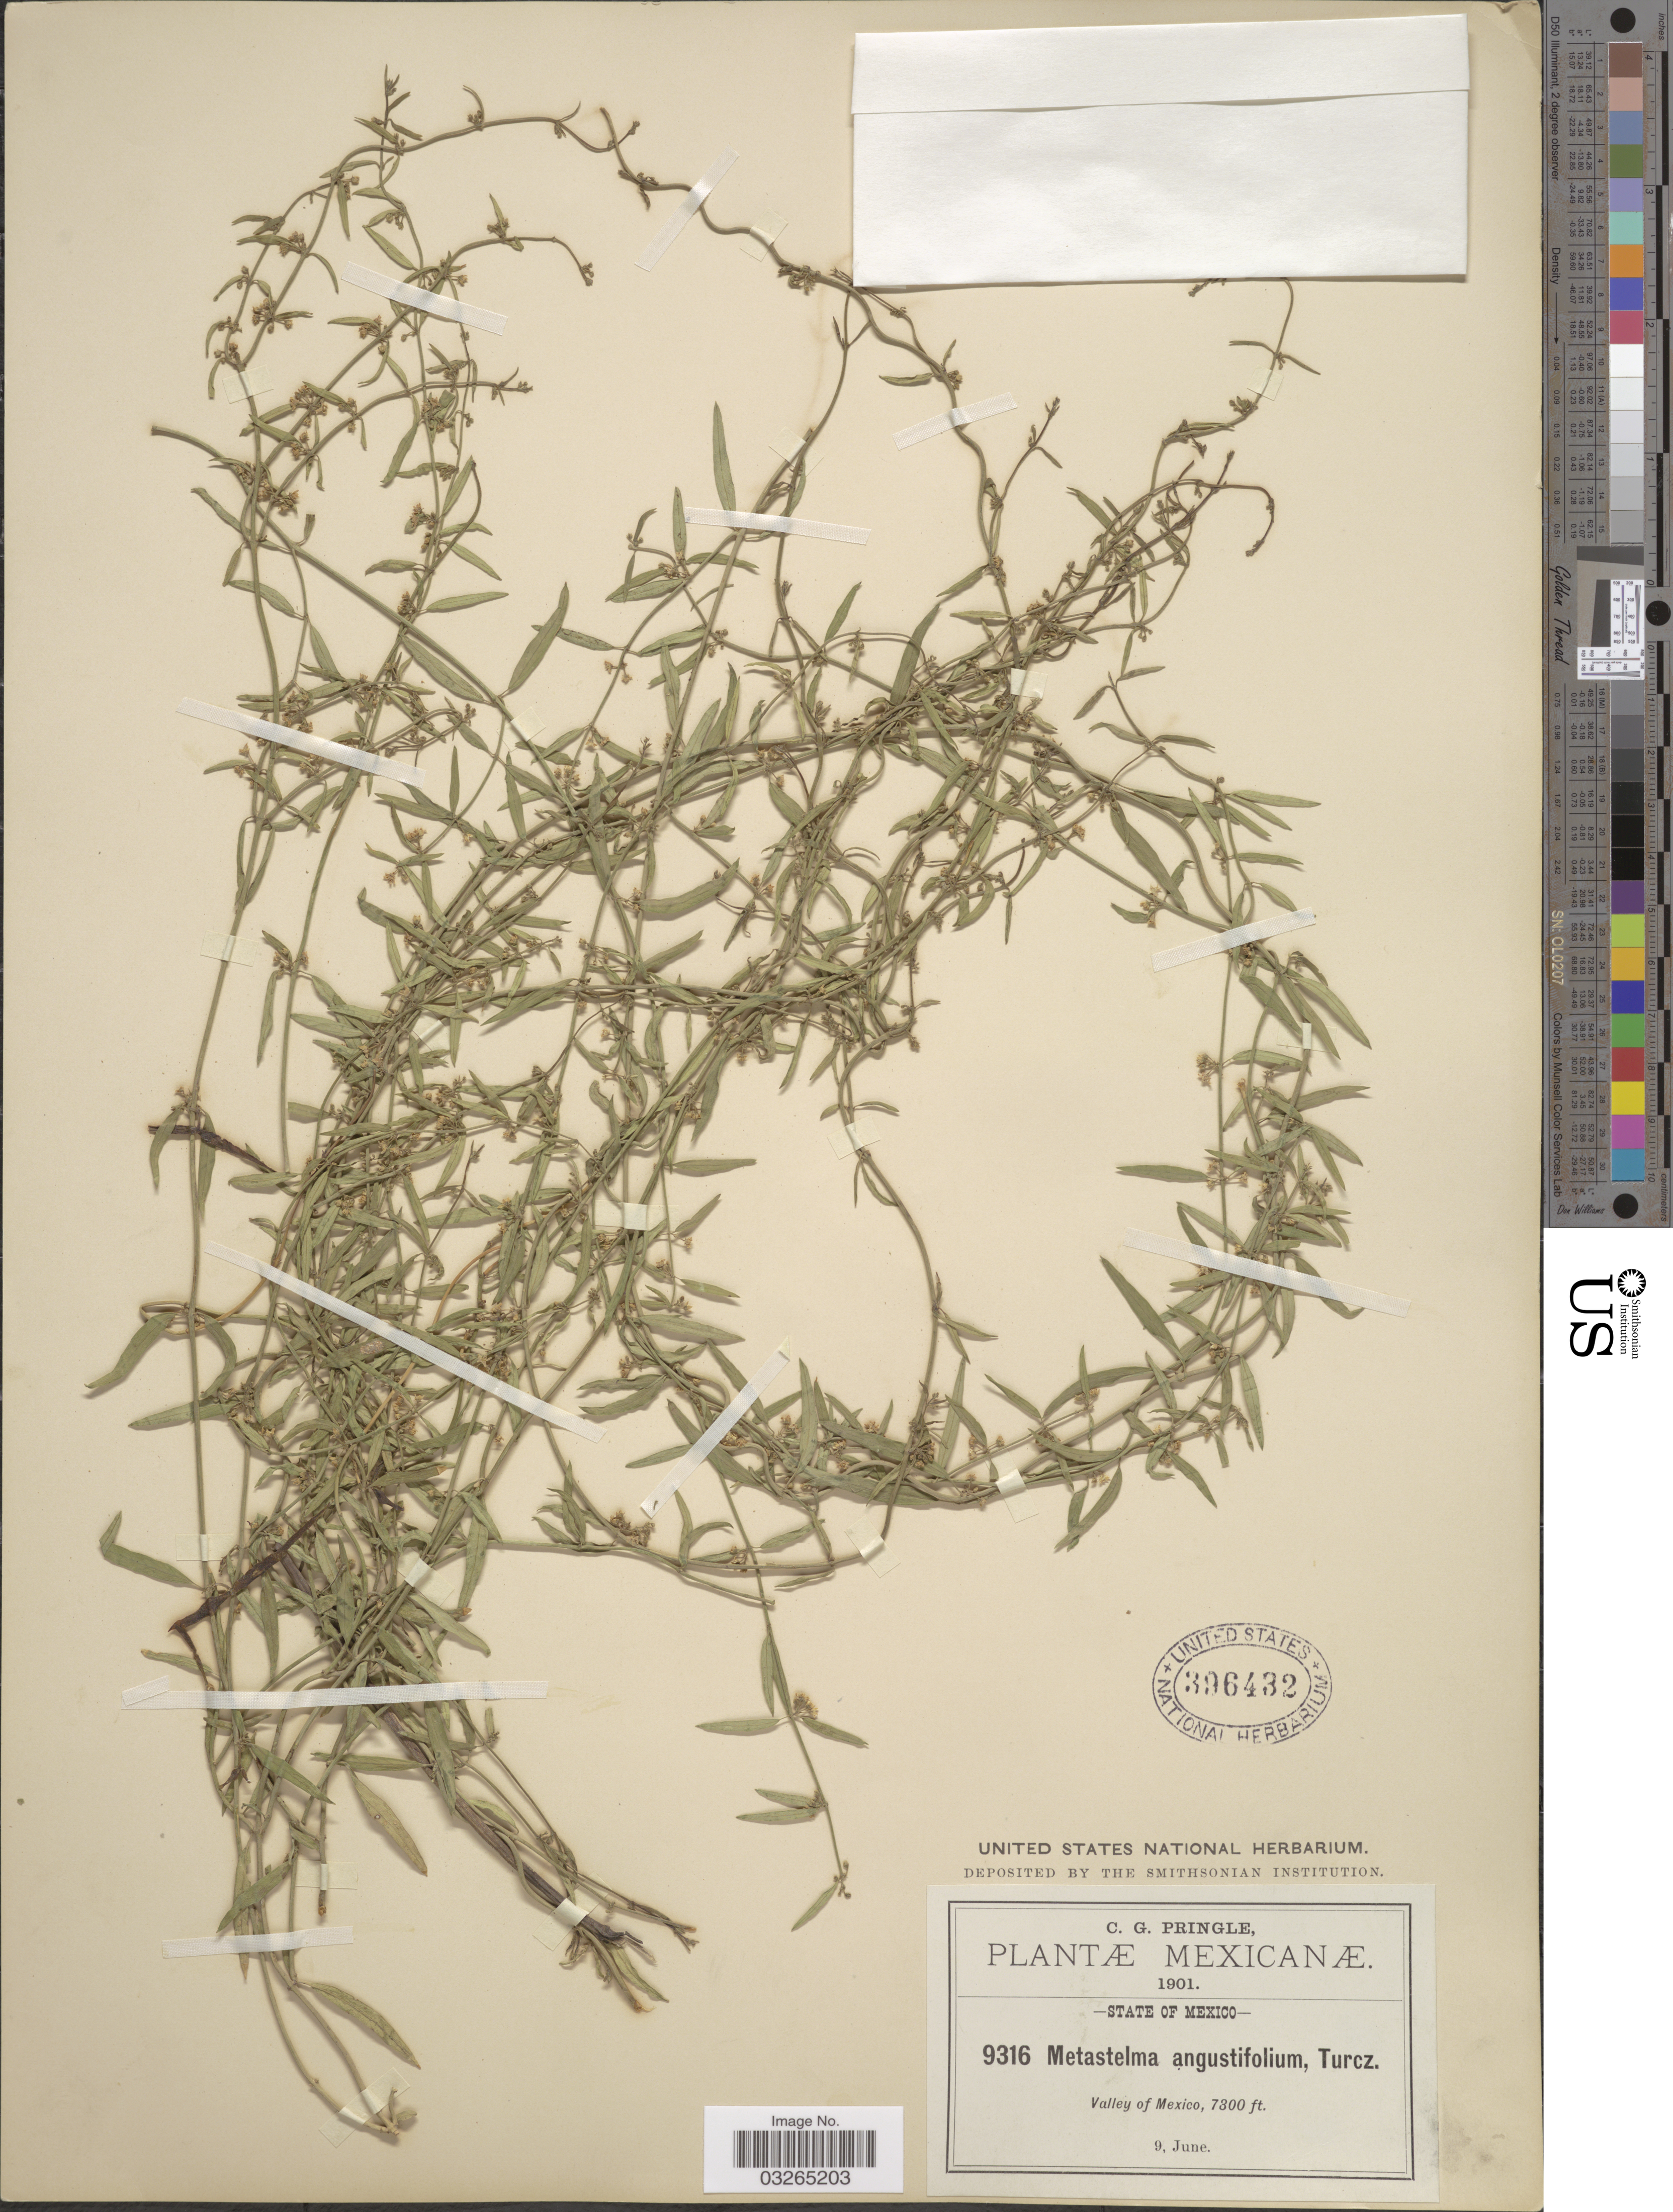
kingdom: Plantae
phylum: Tracheophyta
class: Magnoliopsida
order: Gentianales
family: Apocynaceae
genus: Orthosia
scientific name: Orthosia angustifolia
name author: (Turcz.) Liede & Meve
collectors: C. G. Pringle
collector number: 9316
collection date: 1901-06-09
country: Mexico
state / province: México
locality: Valley of Mexico.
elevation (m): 2225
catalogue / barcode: US 396432